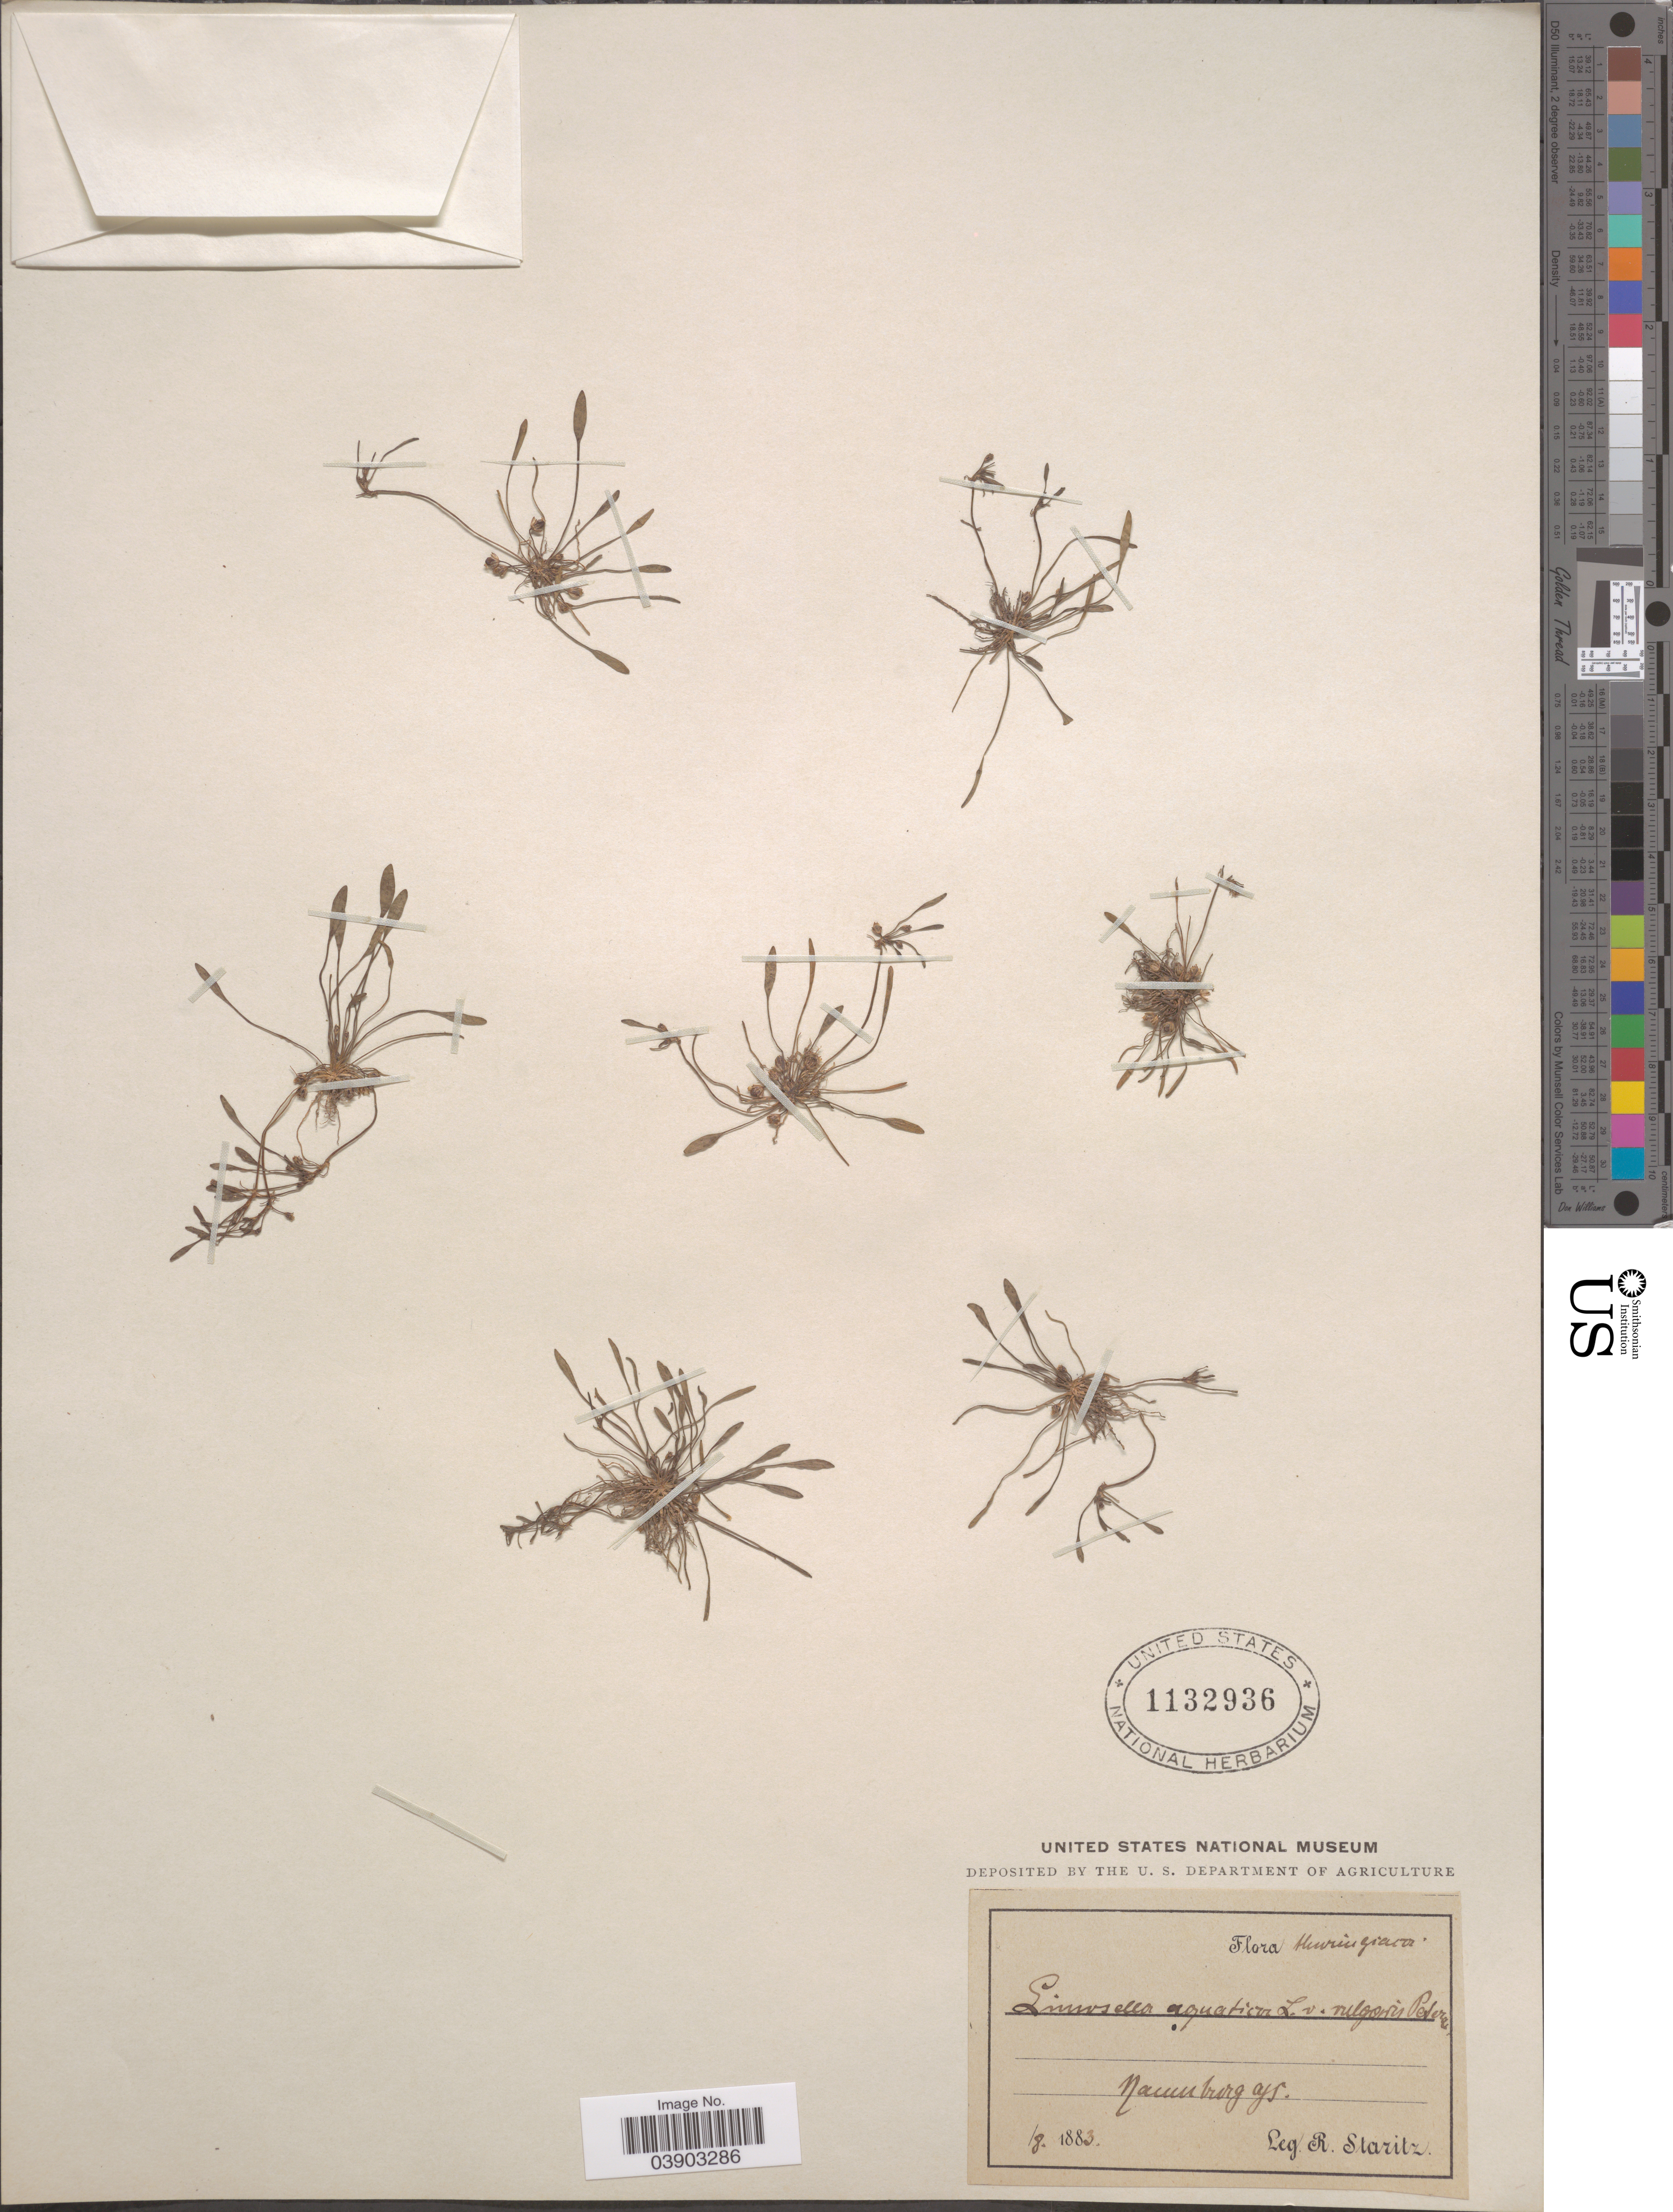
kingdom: Plantae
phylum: Tracheophyta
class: Magnoliopsida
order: Lamiales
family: Scrophulariaceae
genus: Limosella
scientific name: Limosella aquatica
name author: L.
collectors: R. Staritz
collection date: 1883-08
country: Germany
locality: Henriugravoir [interpreted]. Naumburg.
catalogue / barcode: US 1132936